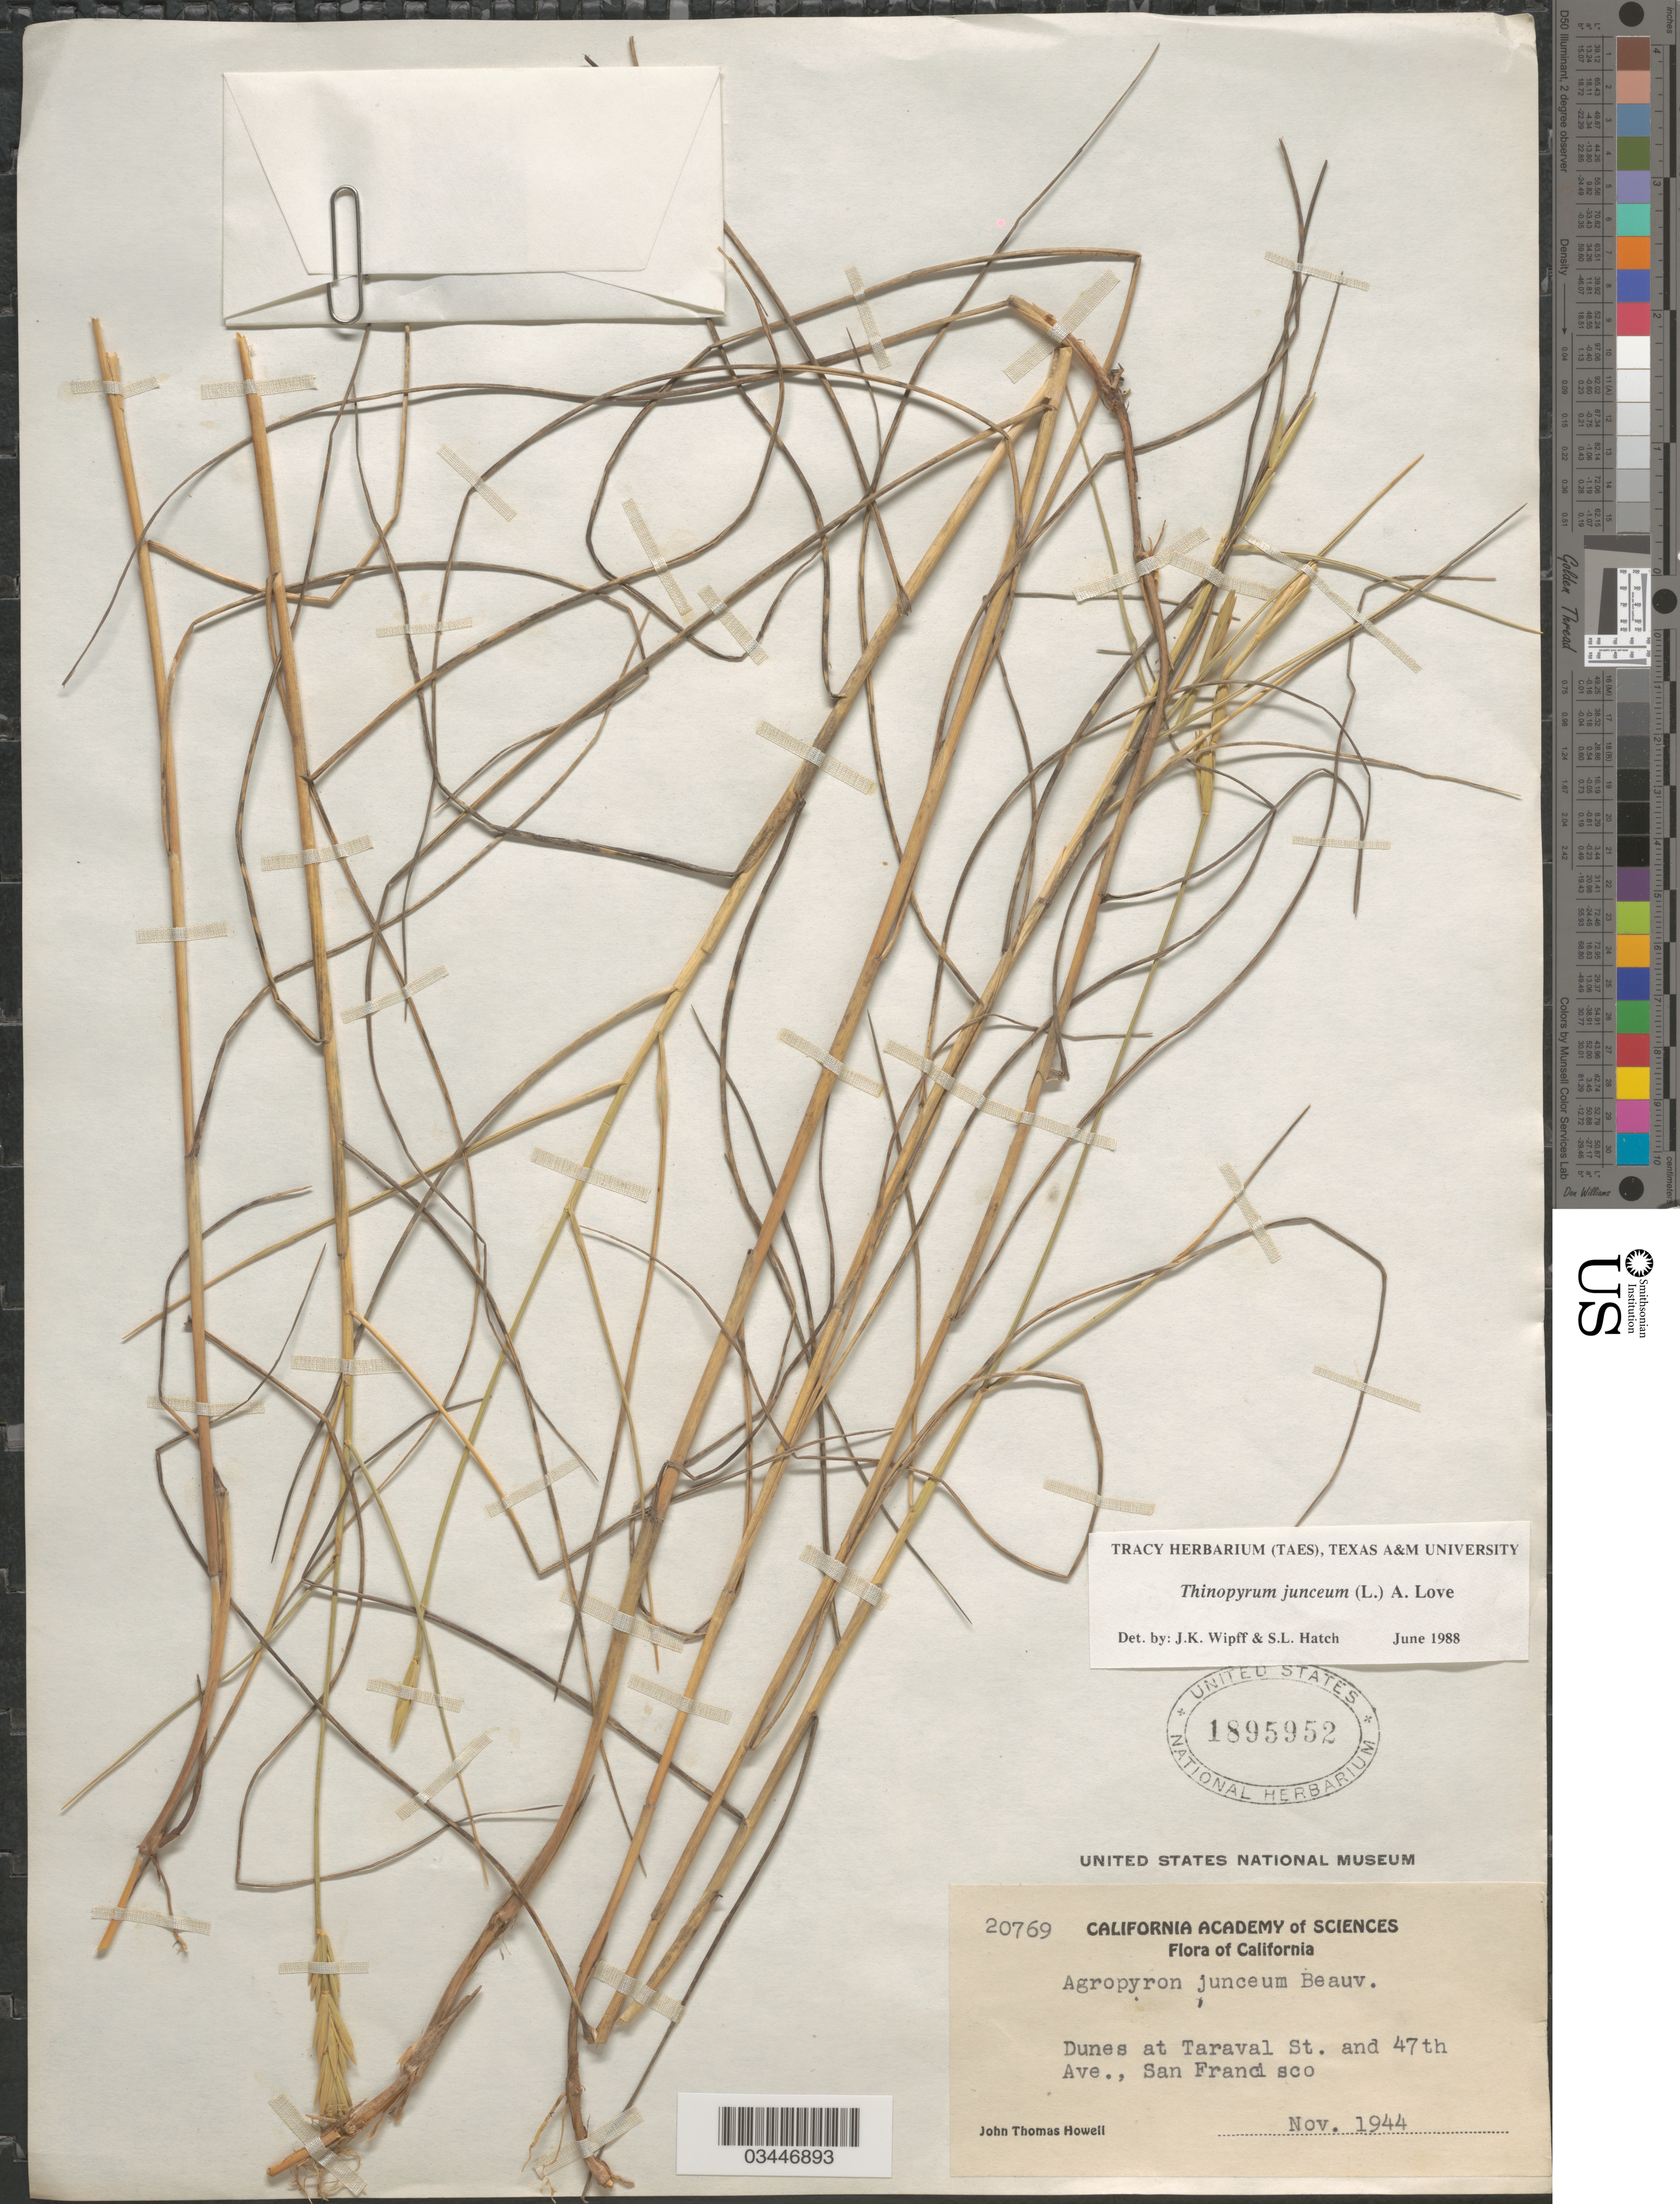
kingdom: Plantae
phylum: Tracheophyta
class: Liliopsida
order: Poales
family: Poaceae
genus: Thinopyrum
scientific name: Thinopyrum junceum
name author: (L.) Á. Löve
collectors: J. T. Howell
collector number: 20769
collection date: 1944-11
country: United States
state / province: California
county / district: San Francisco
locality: Dunes at Taraval St. and 47th Ave., San Francisco.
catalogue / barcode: US 1895952